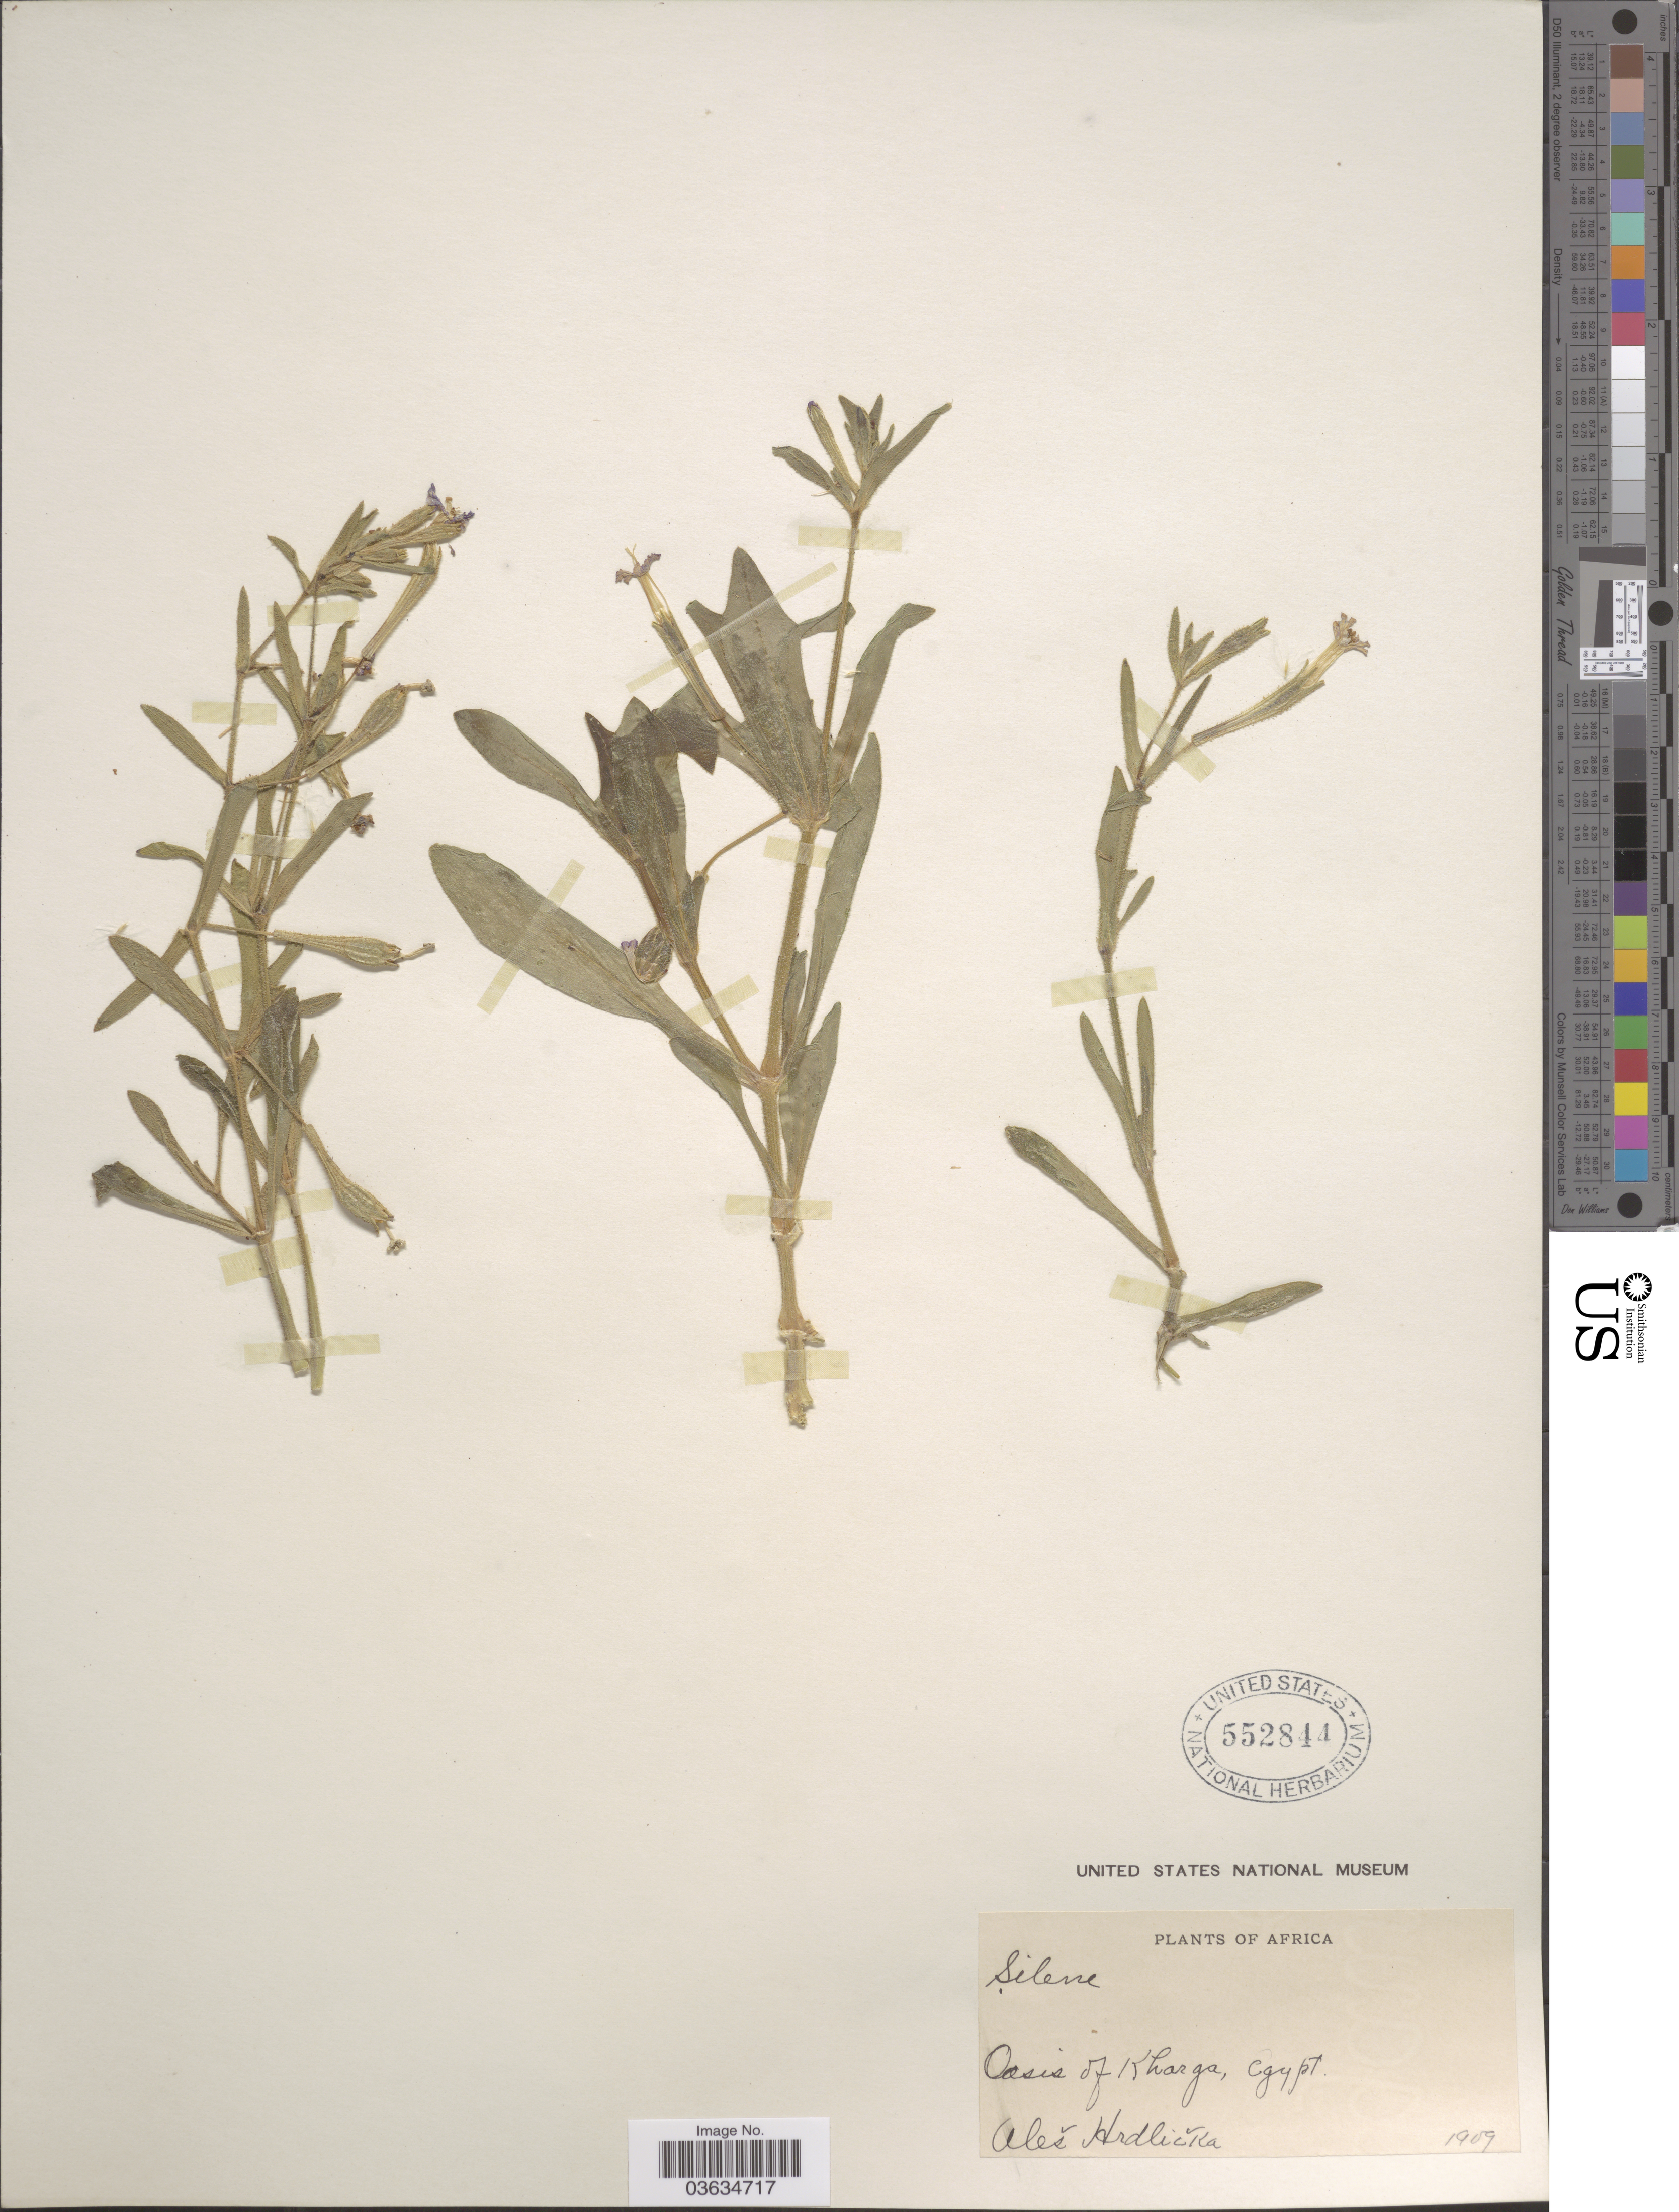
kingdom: Plantae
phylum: Tracheophyta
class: Magnoliopsida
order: Caryophyllales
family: Caryophyllaceae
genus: Silene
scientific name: Silene sp.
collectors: A. Hrdlicka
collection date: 1909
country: Egypt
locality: Oasis of Kharga.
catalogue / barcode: US 552844